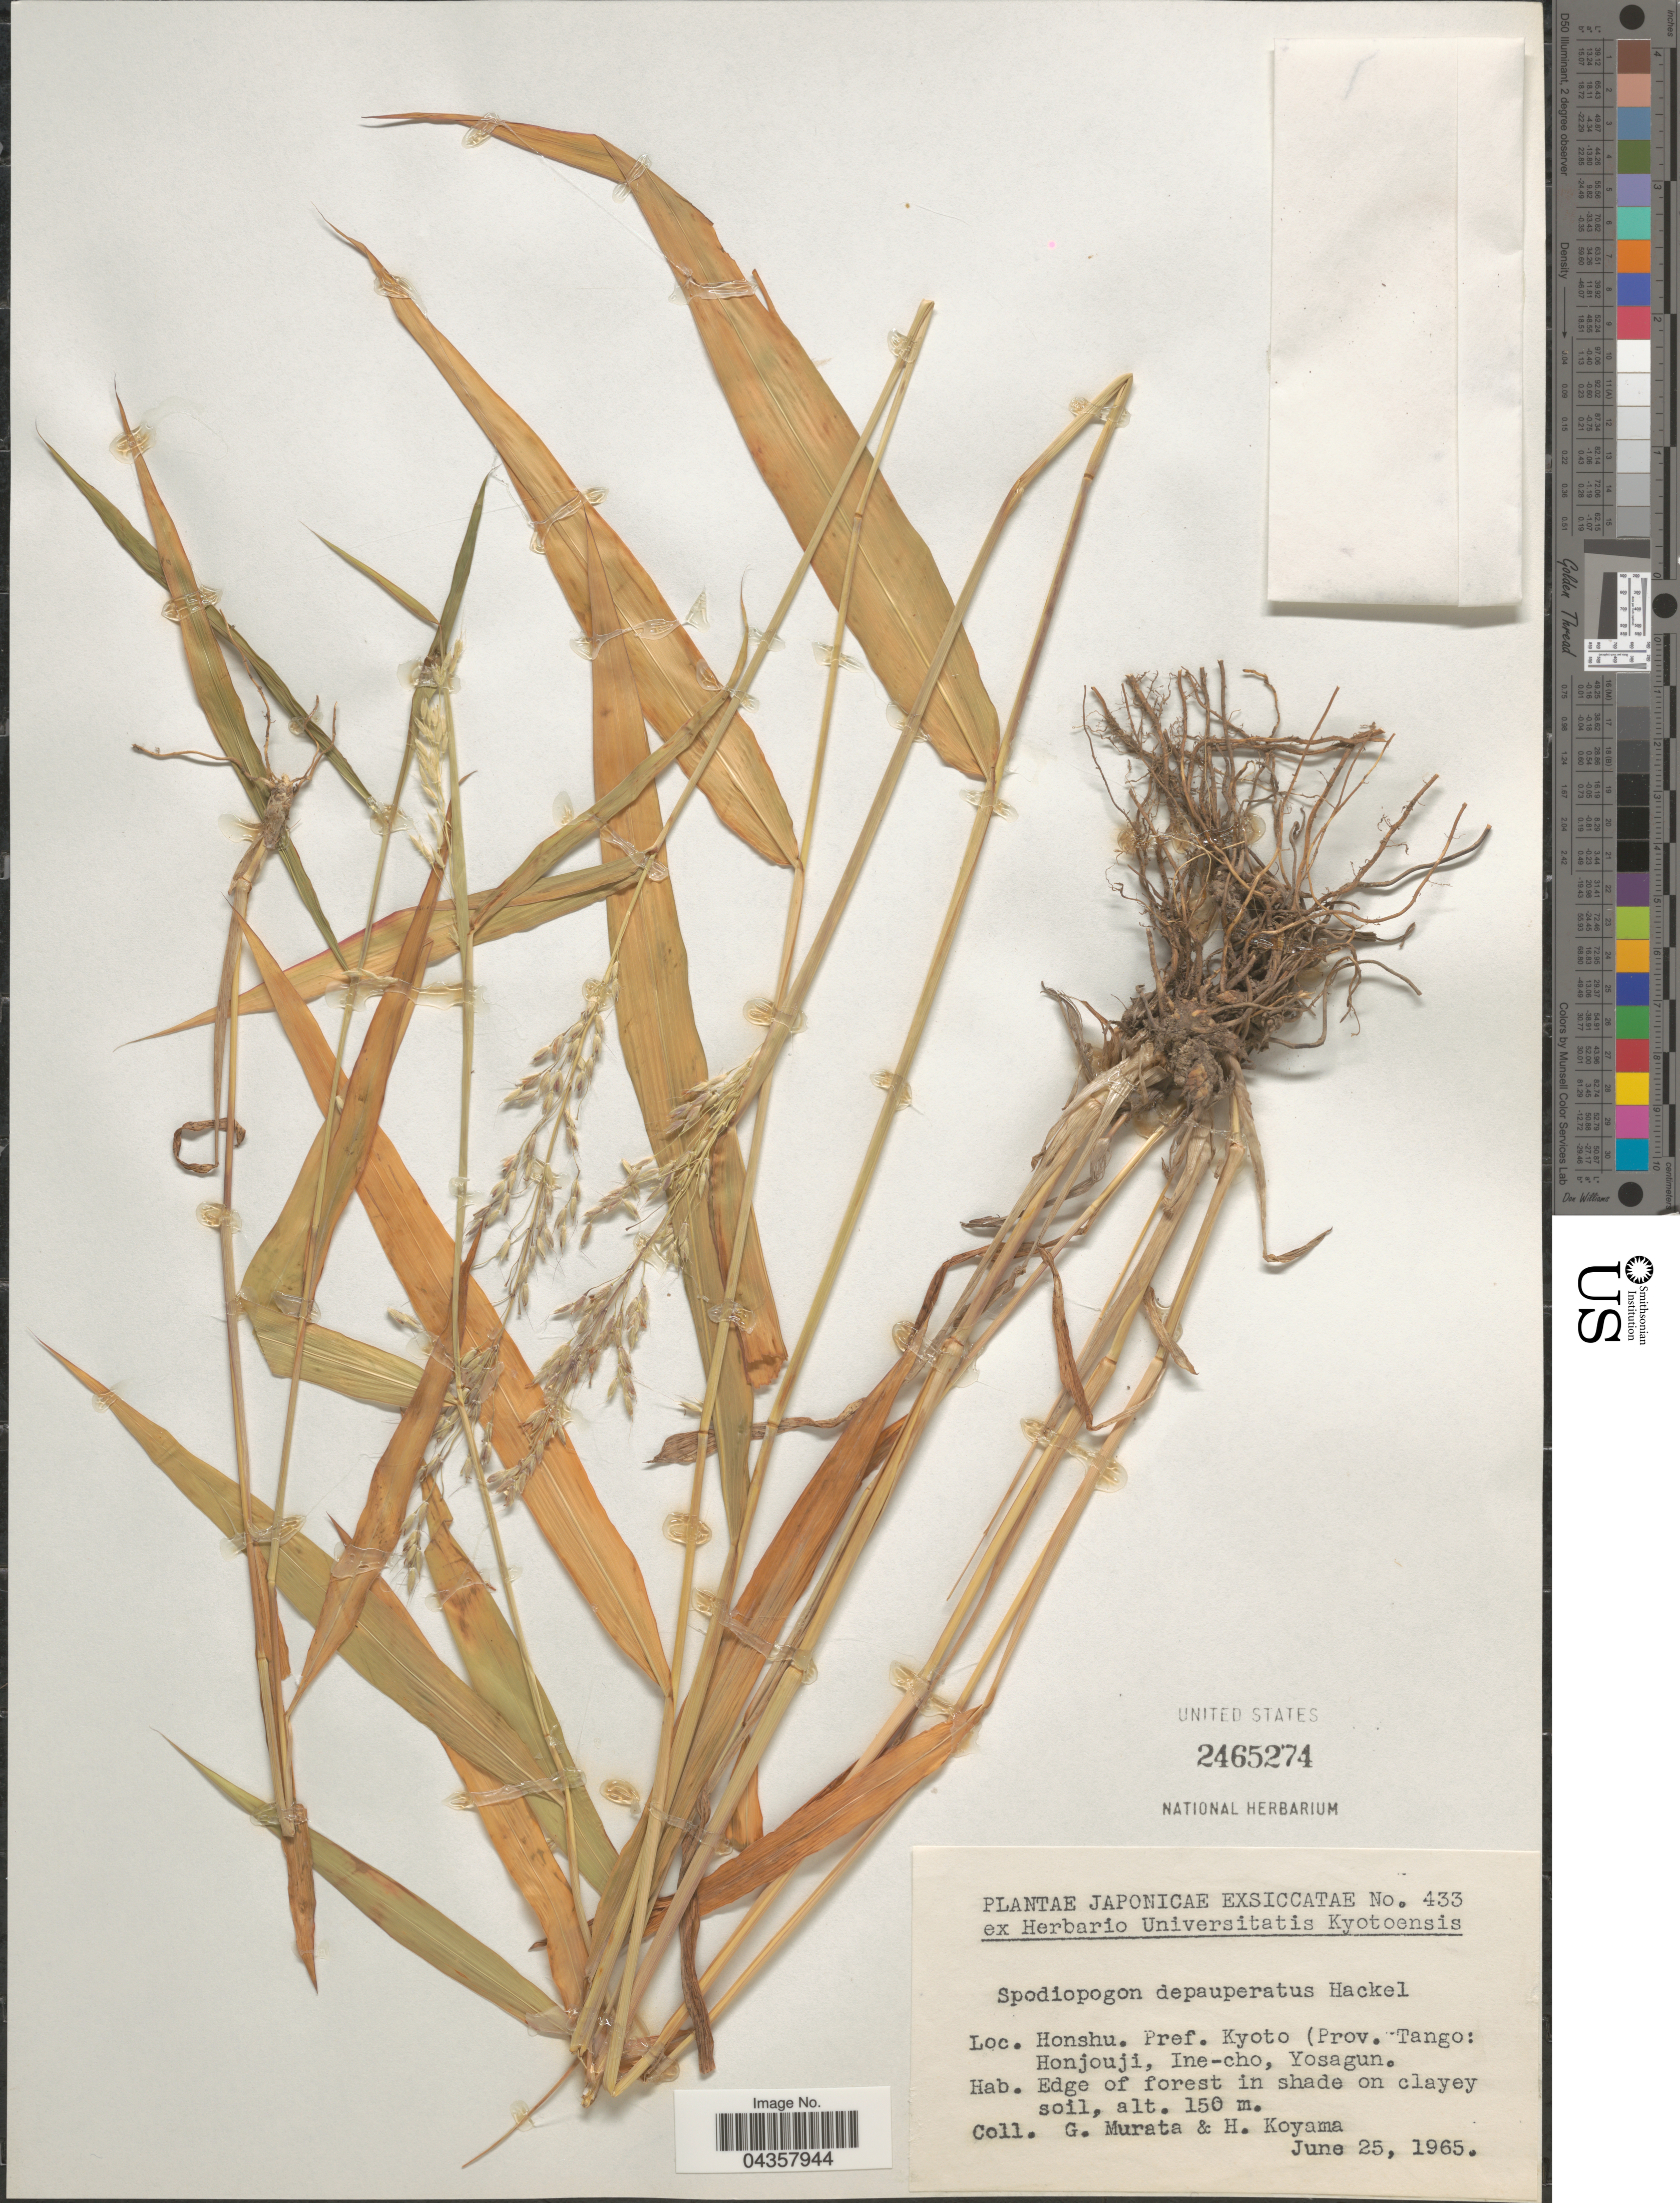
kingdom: Plantae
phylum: Tracheophyta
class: Liliopsida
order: Poales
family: Poaceae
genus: Spodiopogon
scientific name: Spodiopogon depauperatus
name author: Hack.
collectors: G. Murata & H. Koyama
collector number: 433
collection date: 1965-06-25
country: Japan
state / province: Kyoto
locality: Honshu. Pref. Kyoto (Prov. Tango: Honjouji, Ine-cho, Yosagun. Edge of forest in shade on clayey soil.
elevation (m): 150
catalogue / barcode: US 2465274